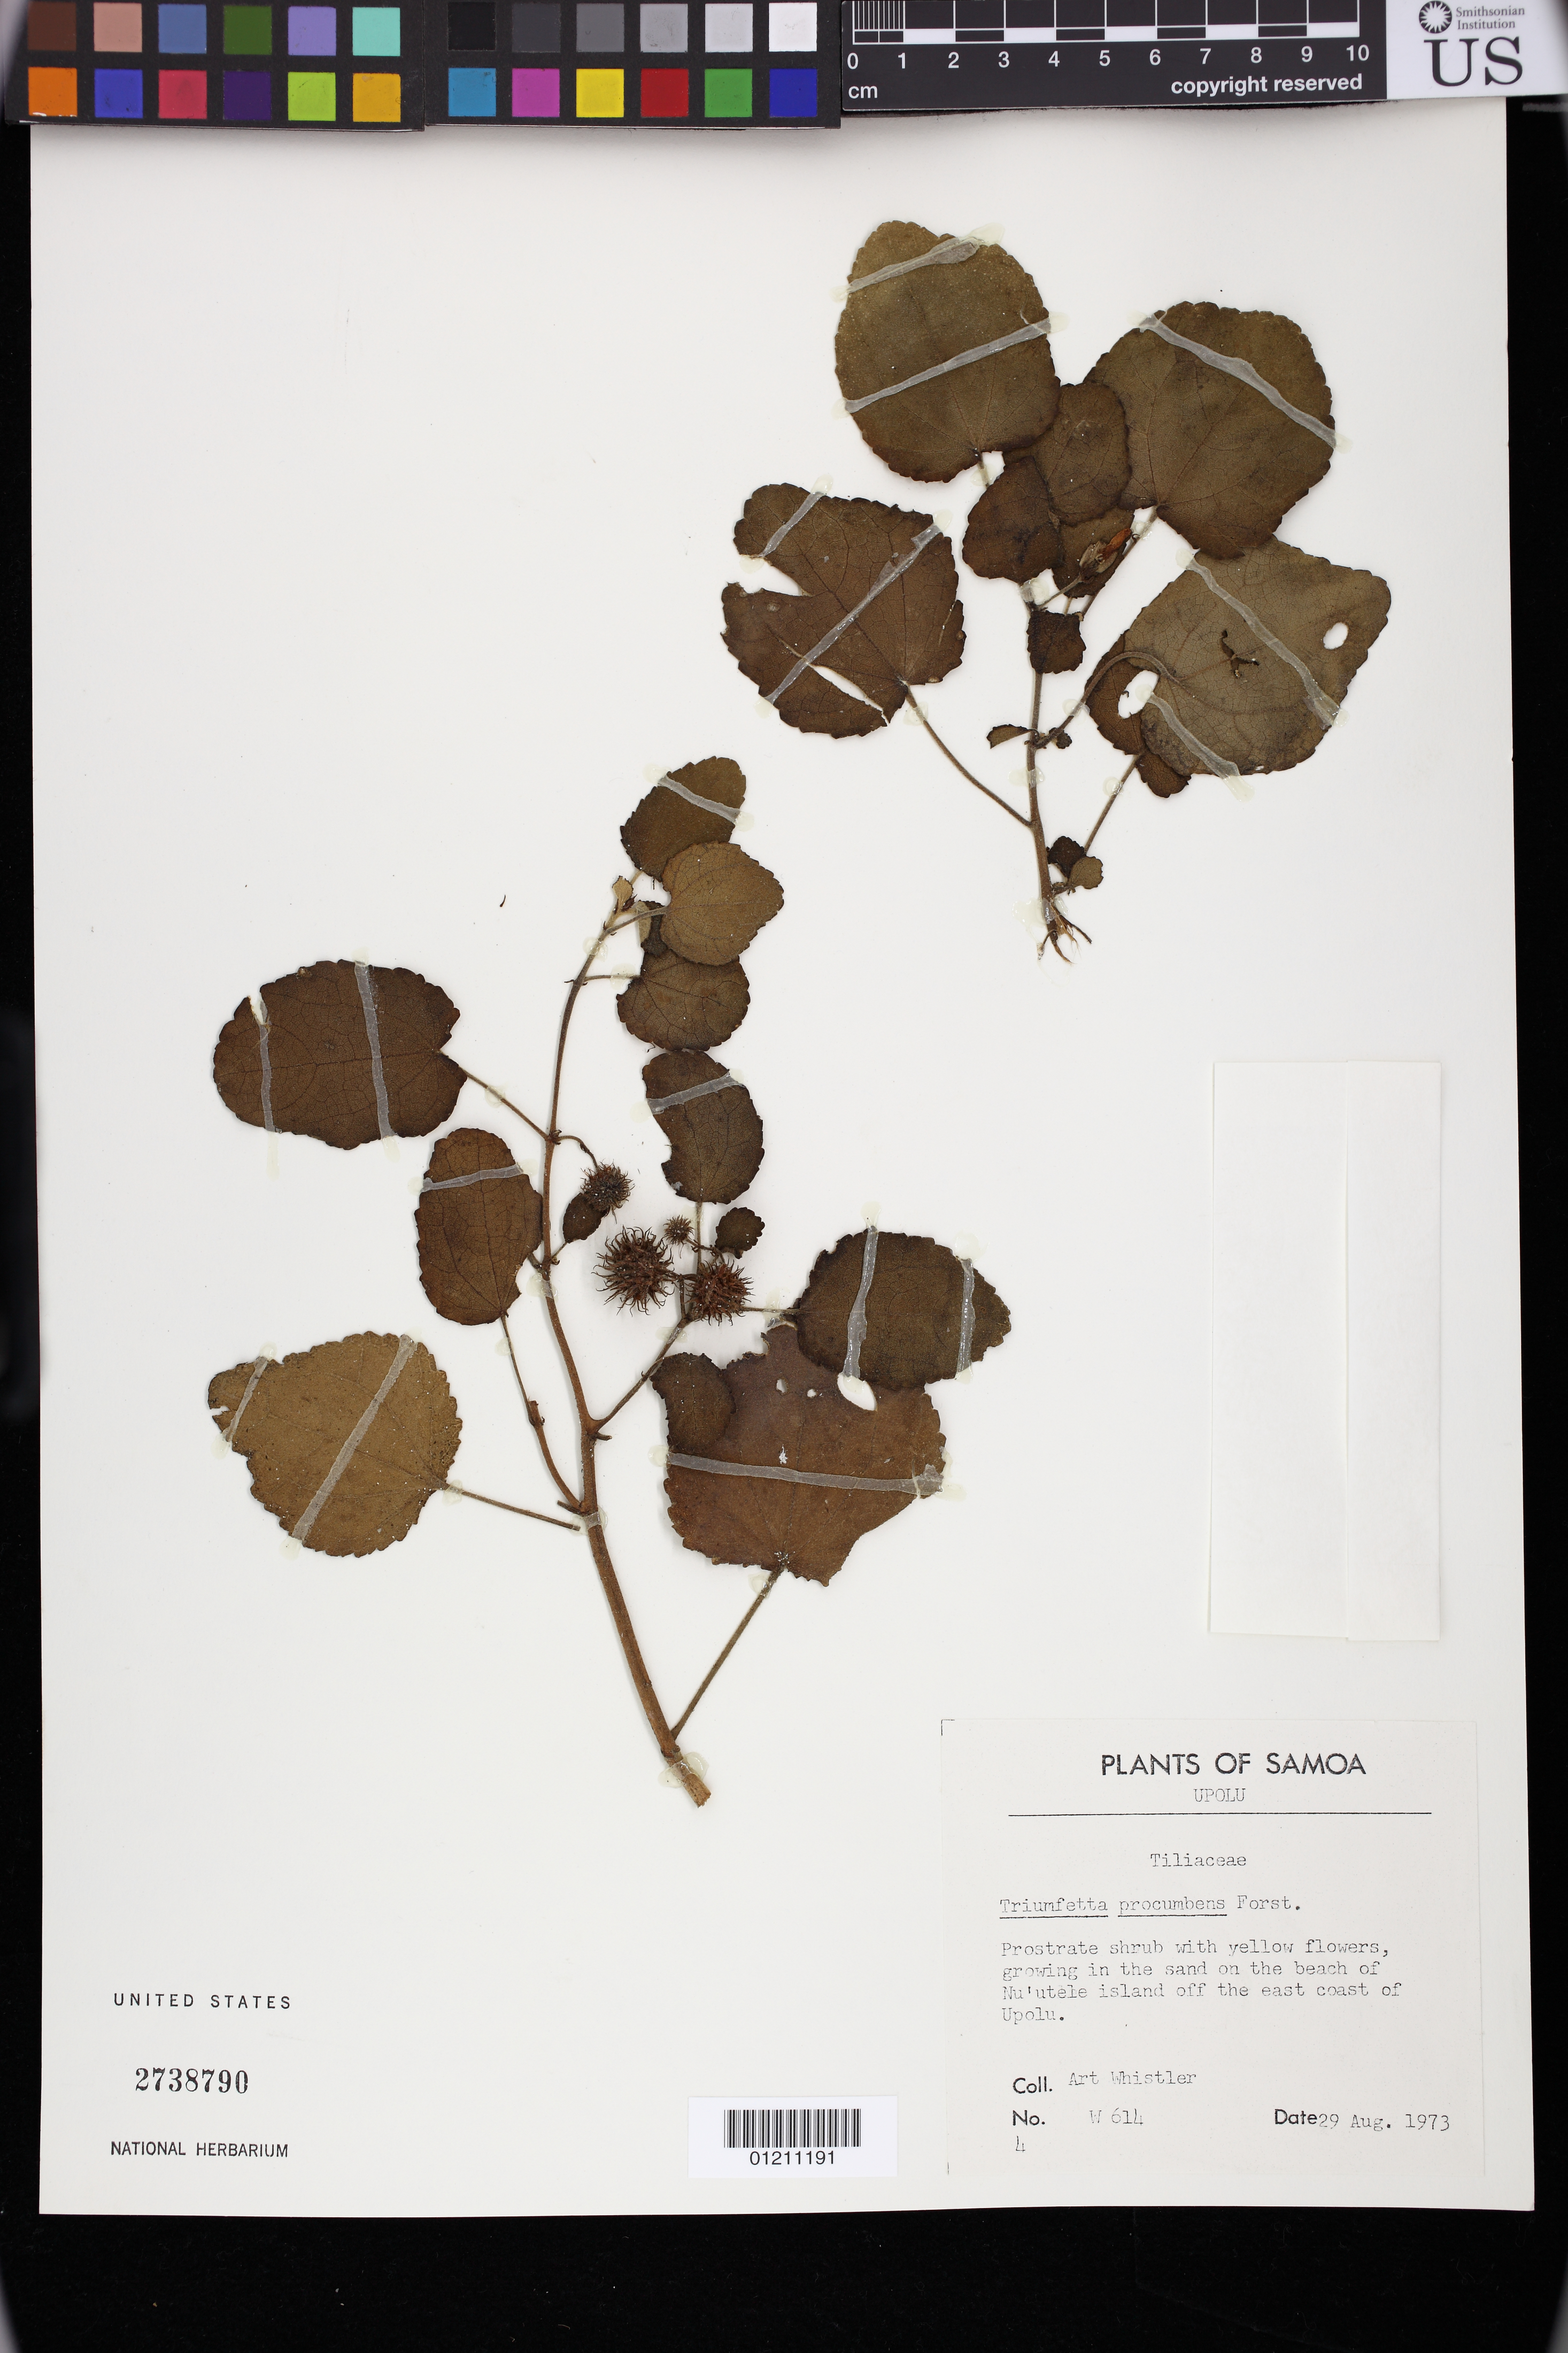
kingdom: Plantae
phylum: Tracheophyta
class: Magnoliopsida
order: Malvales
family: Malvaceae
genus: Triumfetta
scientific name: Triumfetta procumbens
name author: G. Forst.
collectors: A. Whistler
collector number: W 614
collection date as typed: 29 Aug 1973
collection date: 1973-08-29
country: Samoa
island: Upolu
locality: Samoa: Upolu. Growing in the sand on the beach of Nu'utele island off the east coast of Upolu..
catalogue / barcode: US 2738790